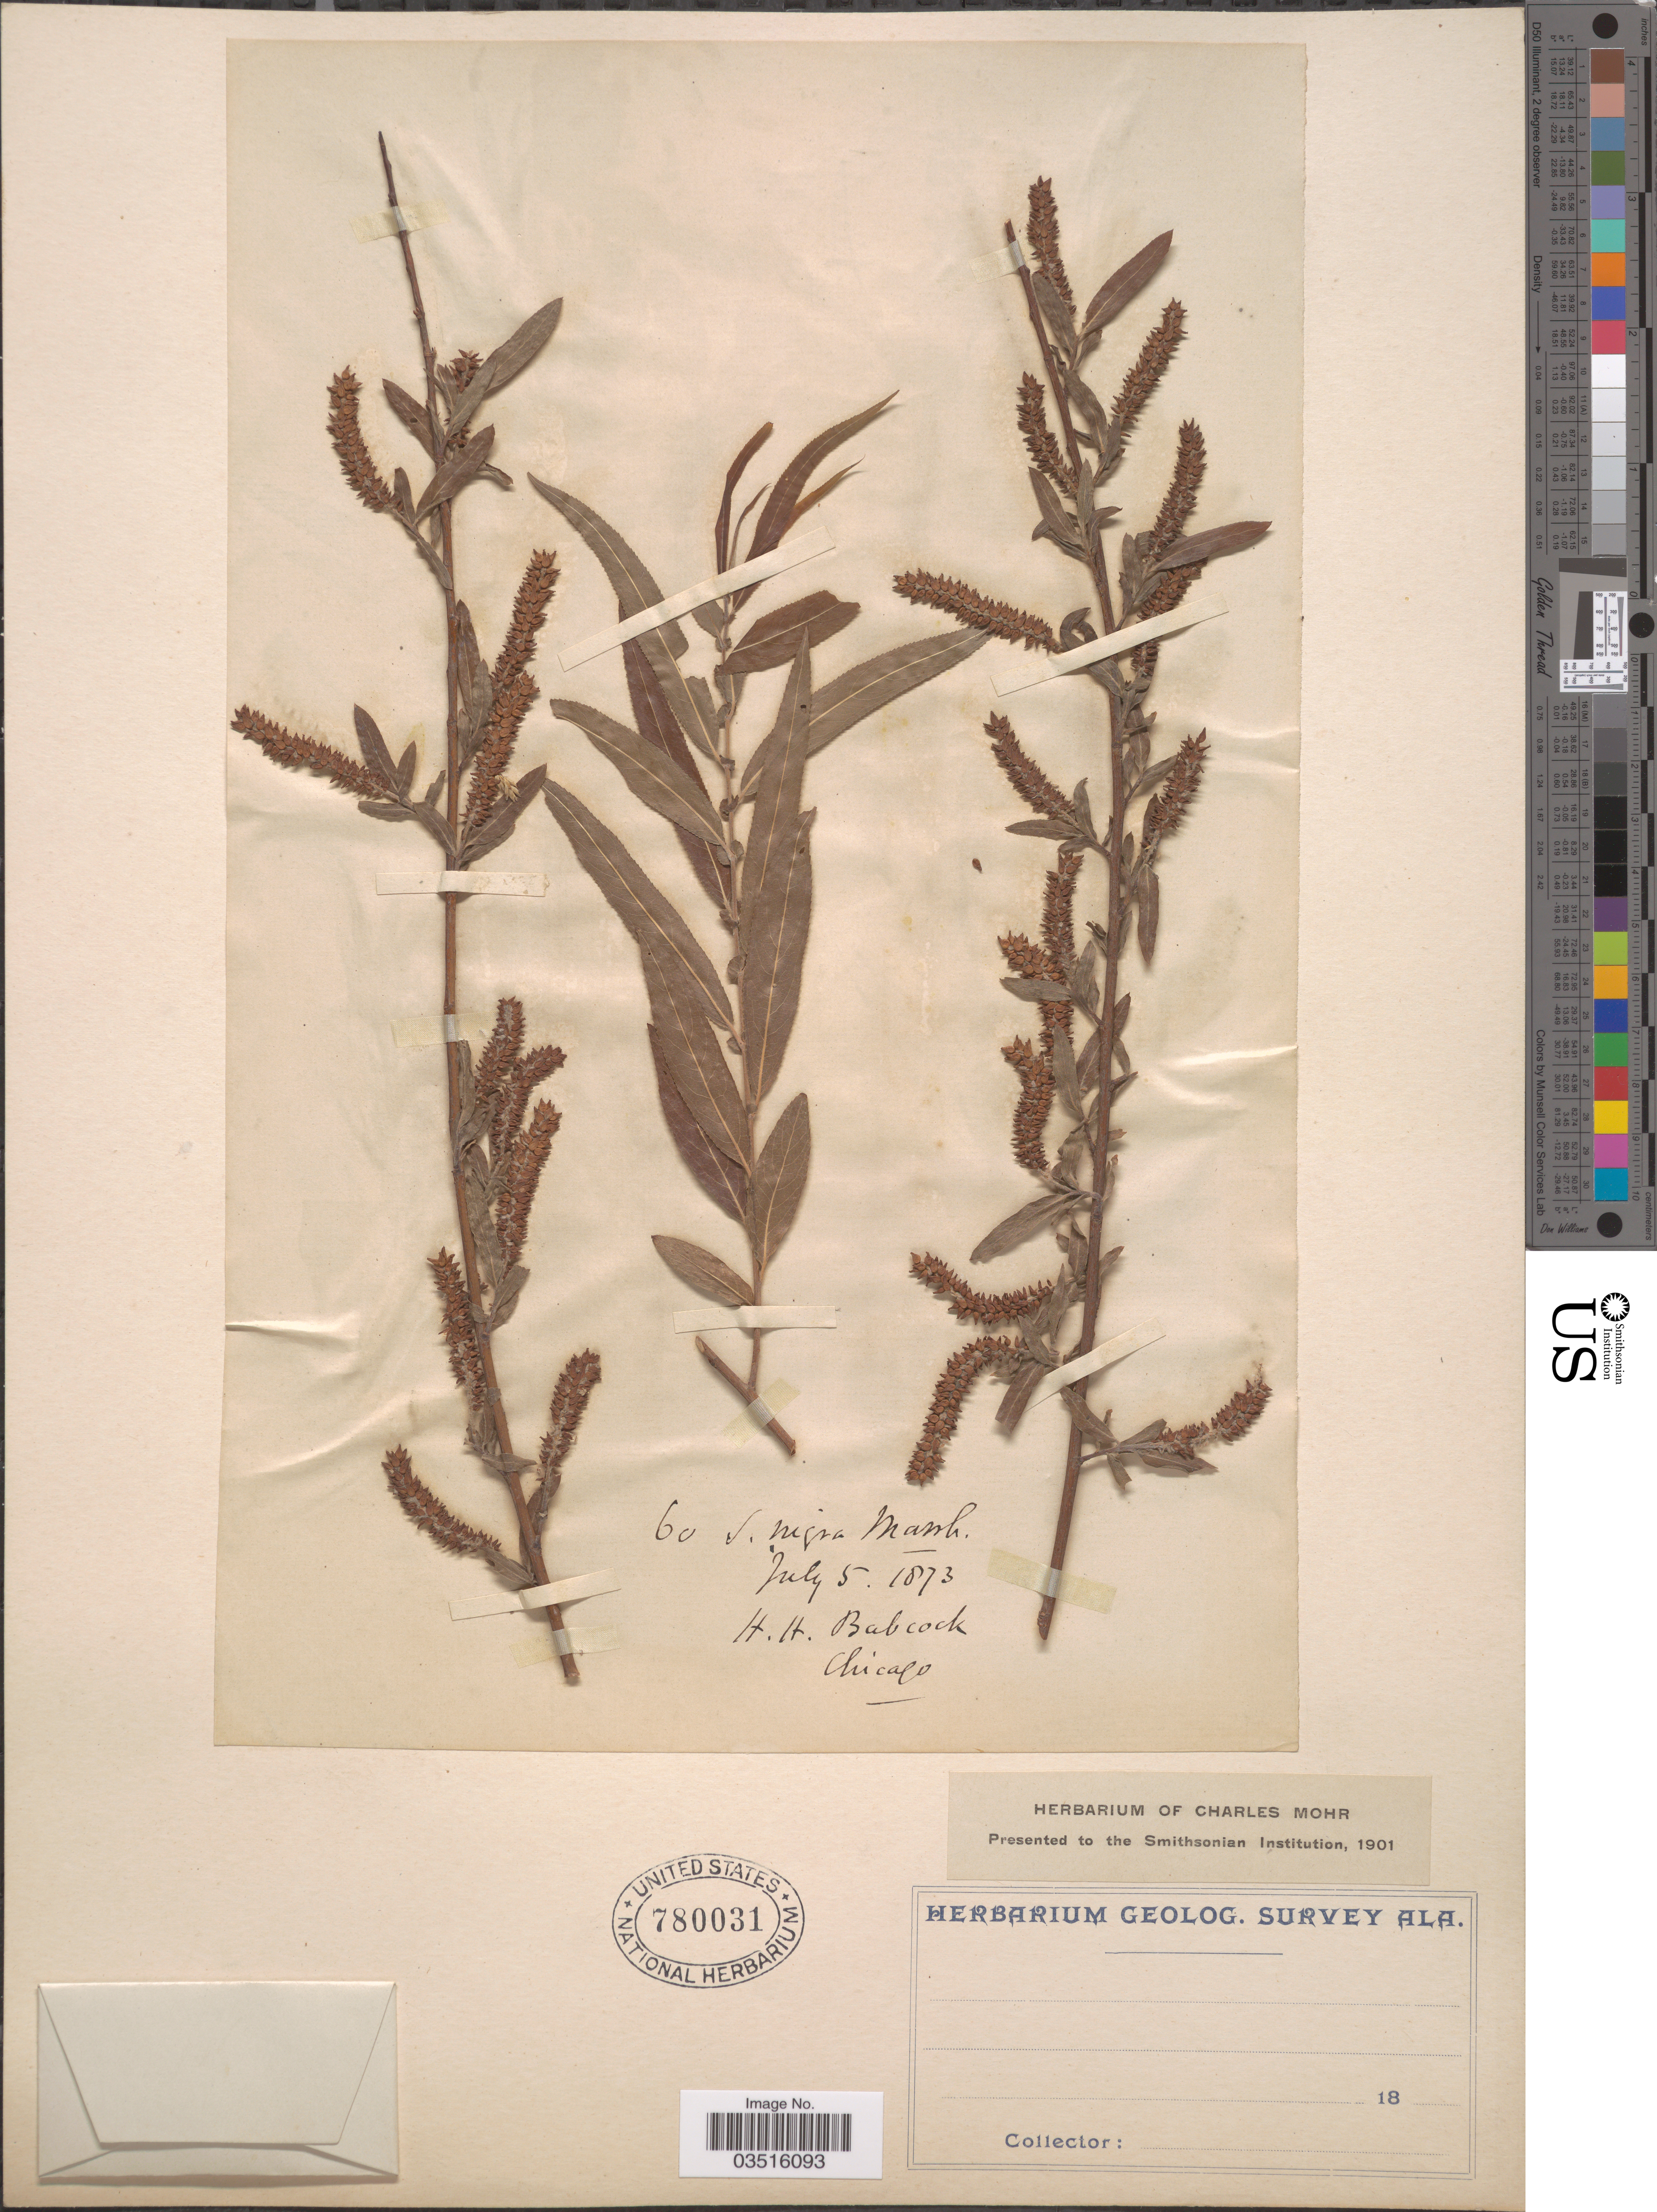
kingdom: Plantae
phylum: Tracheophyta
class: Magnoliopsida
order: Malpighiales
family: Salicaceae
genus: Salix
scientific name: Salix nigra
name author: Marshall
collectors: H. Babcock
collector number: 60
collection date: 1873-07-05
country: United States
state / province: Illinois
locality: Chicago.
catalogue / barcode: US 780031